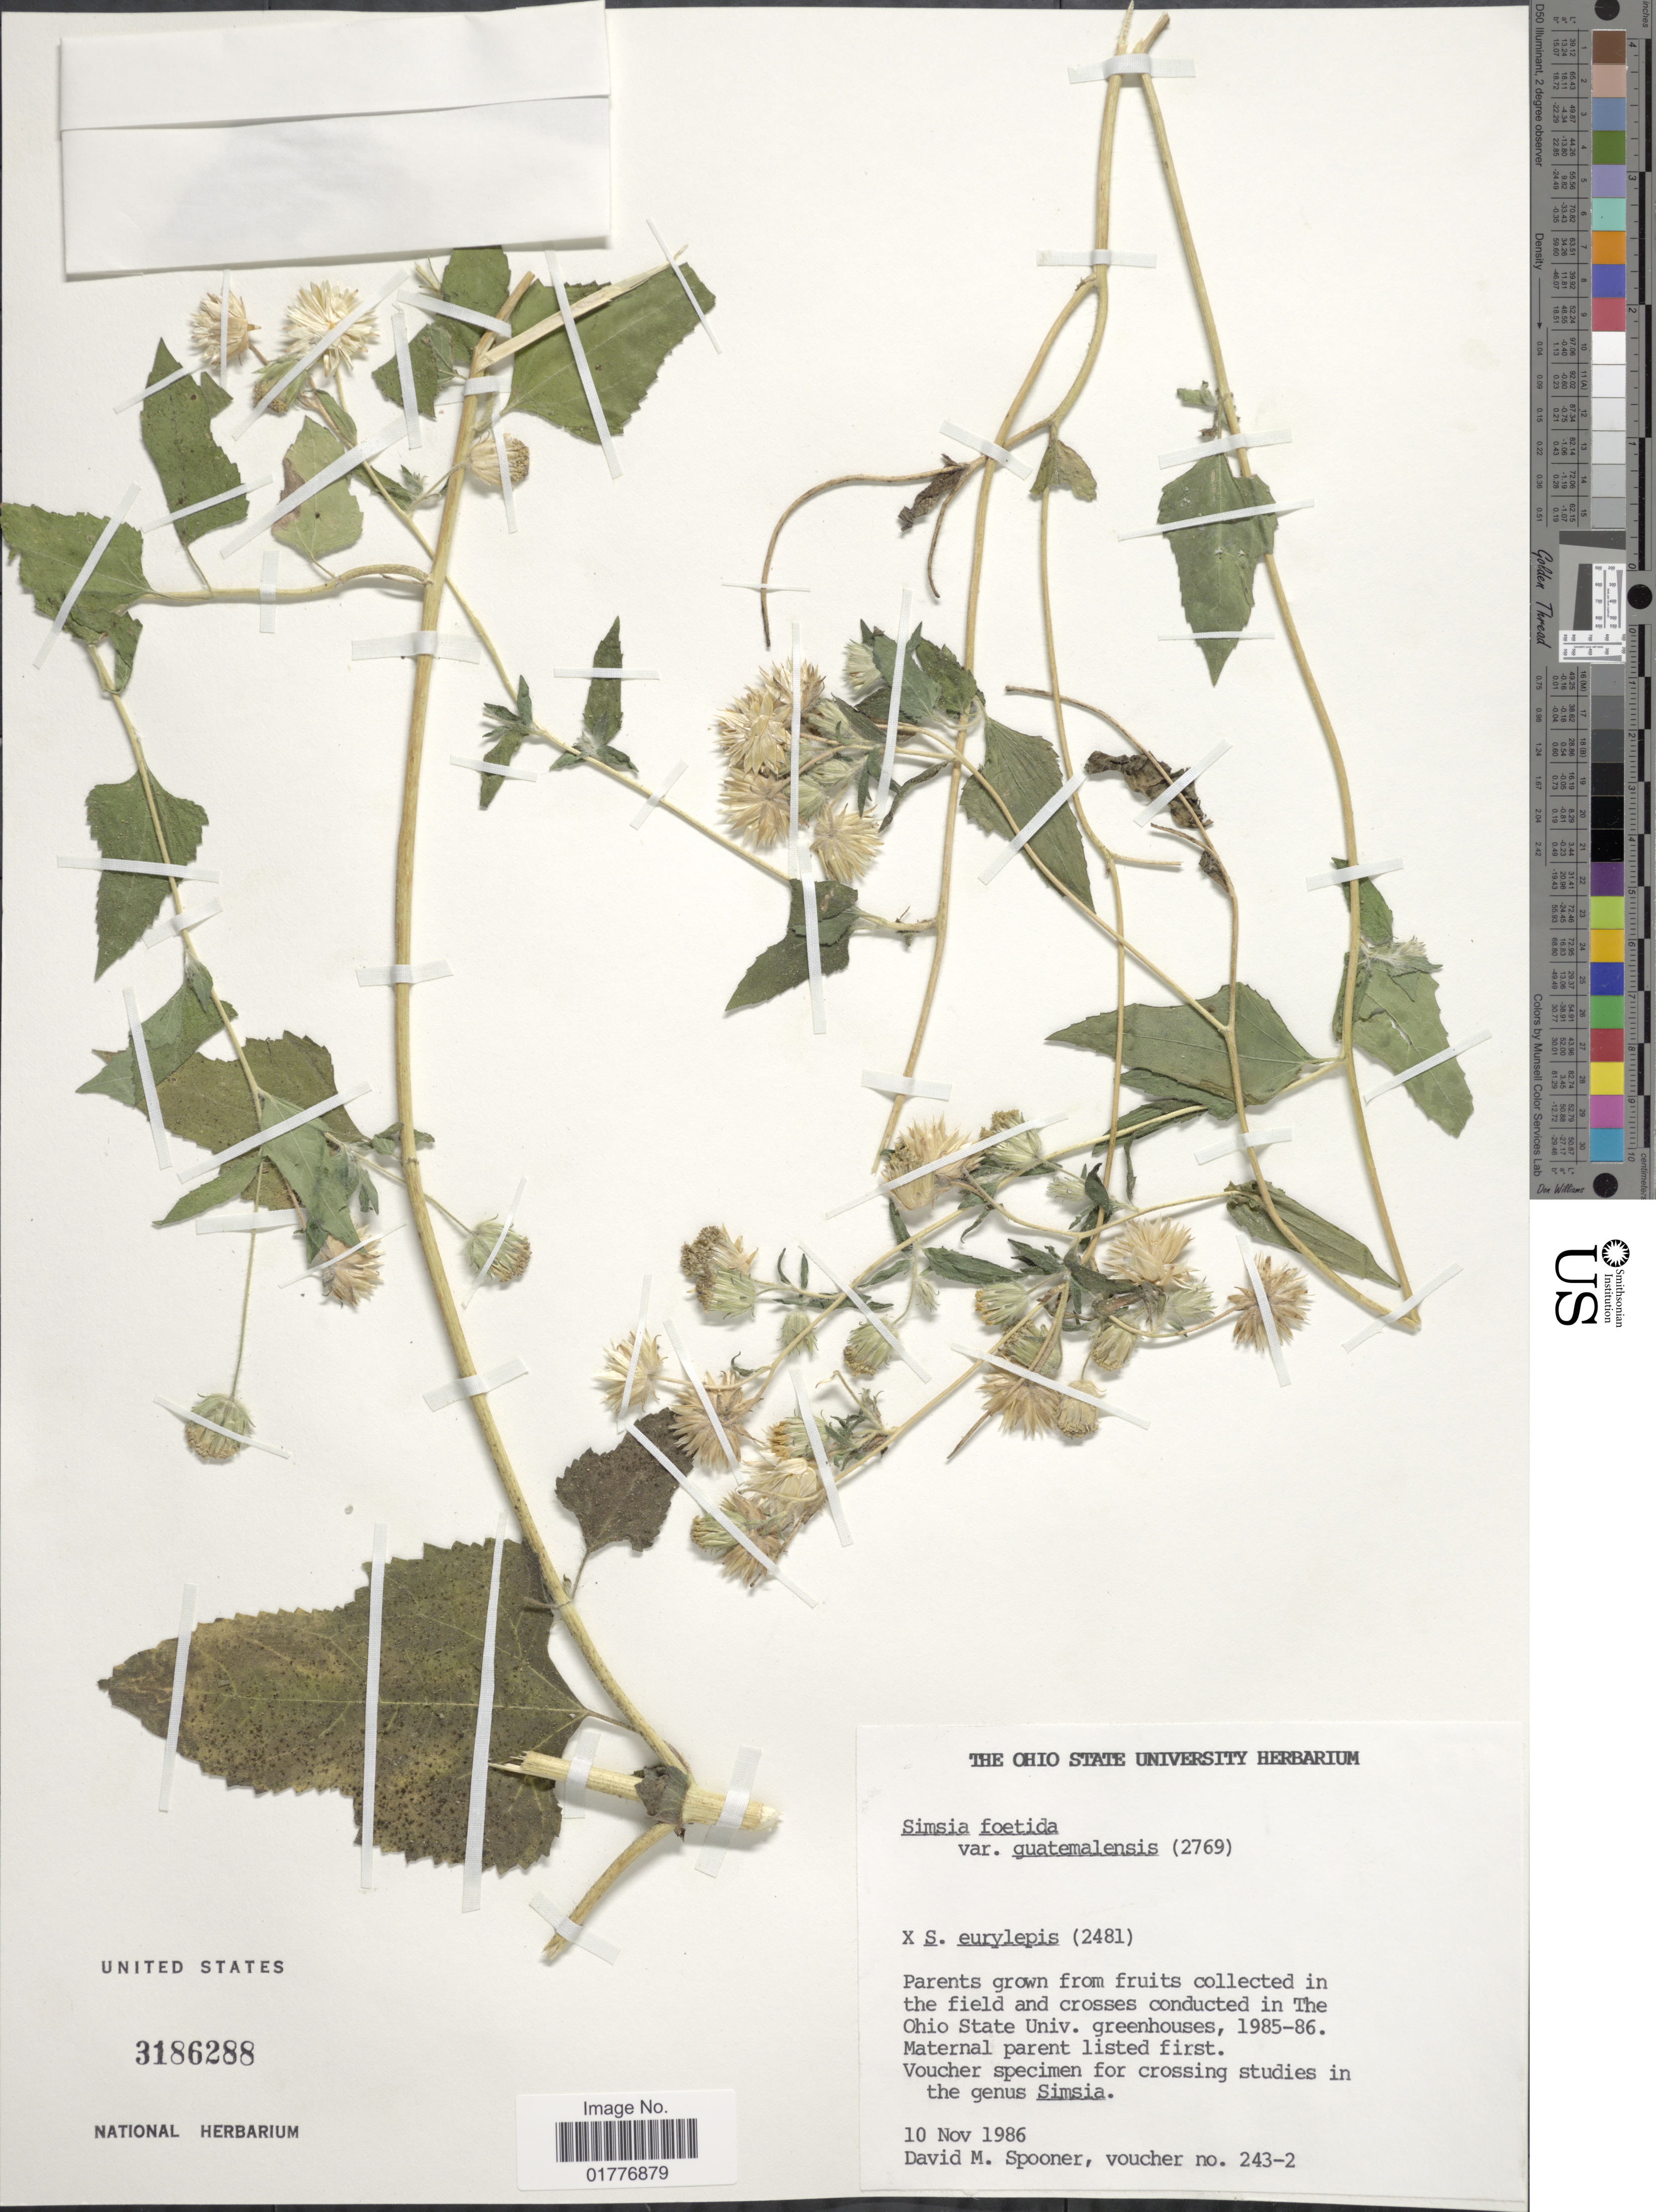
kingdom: Plantae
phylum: Tracheophyta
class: Magnoliopsida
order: Asterales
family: Asteraceae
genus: Simsia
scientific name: Simsia foetida var. foetida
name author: (Cav.) S.F. Blake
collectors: D. Spooner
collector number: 243-2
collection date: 1986-11-10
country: United States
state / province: Ohio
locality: In the field and crosses conducted in the Ohio State Univ. greenhouses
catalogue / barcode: US 3186288